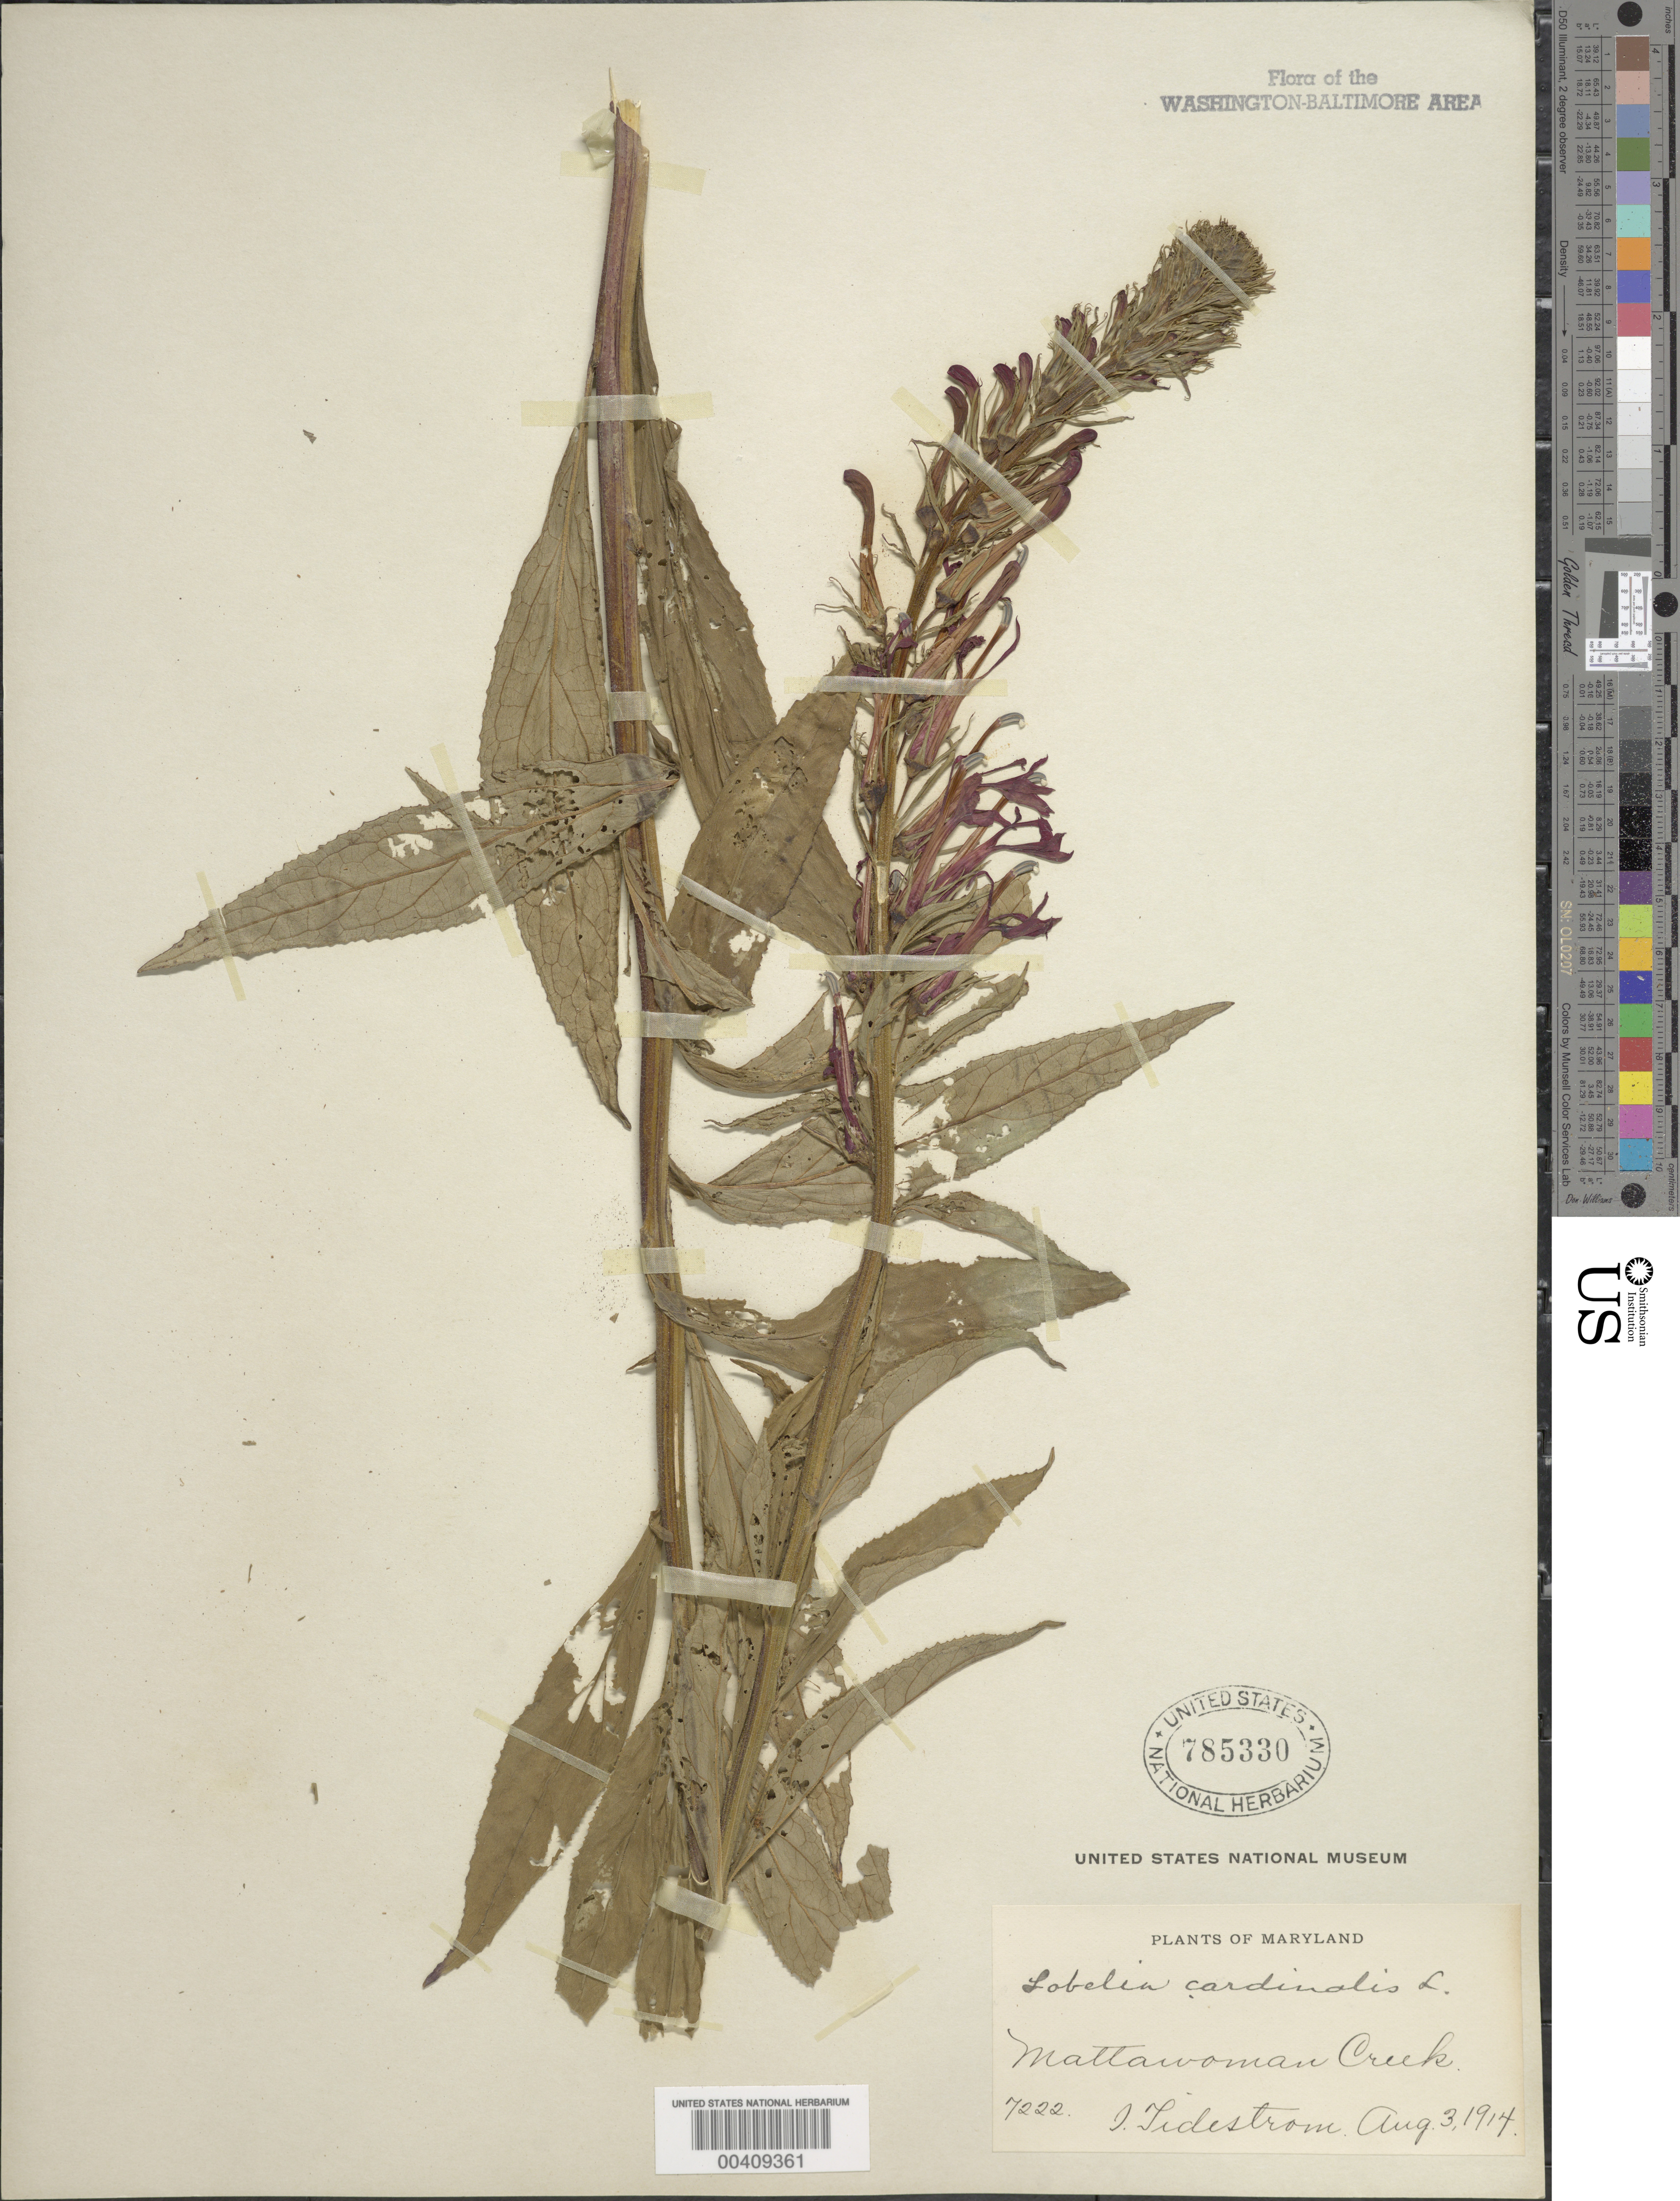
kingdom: Plantae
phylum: Tracheophyta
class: Magnoliopsida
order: Asterales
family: Campanulaceae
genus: Lobelia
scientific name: Lobelia cardinalis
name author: L.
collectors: I. F. Tidestrom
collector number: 7222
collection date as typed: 03 Aug 1914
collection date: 1914-08-03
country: United States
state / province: Maryland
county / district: Charles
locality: Mattawoman Creek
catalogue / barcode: US 785330